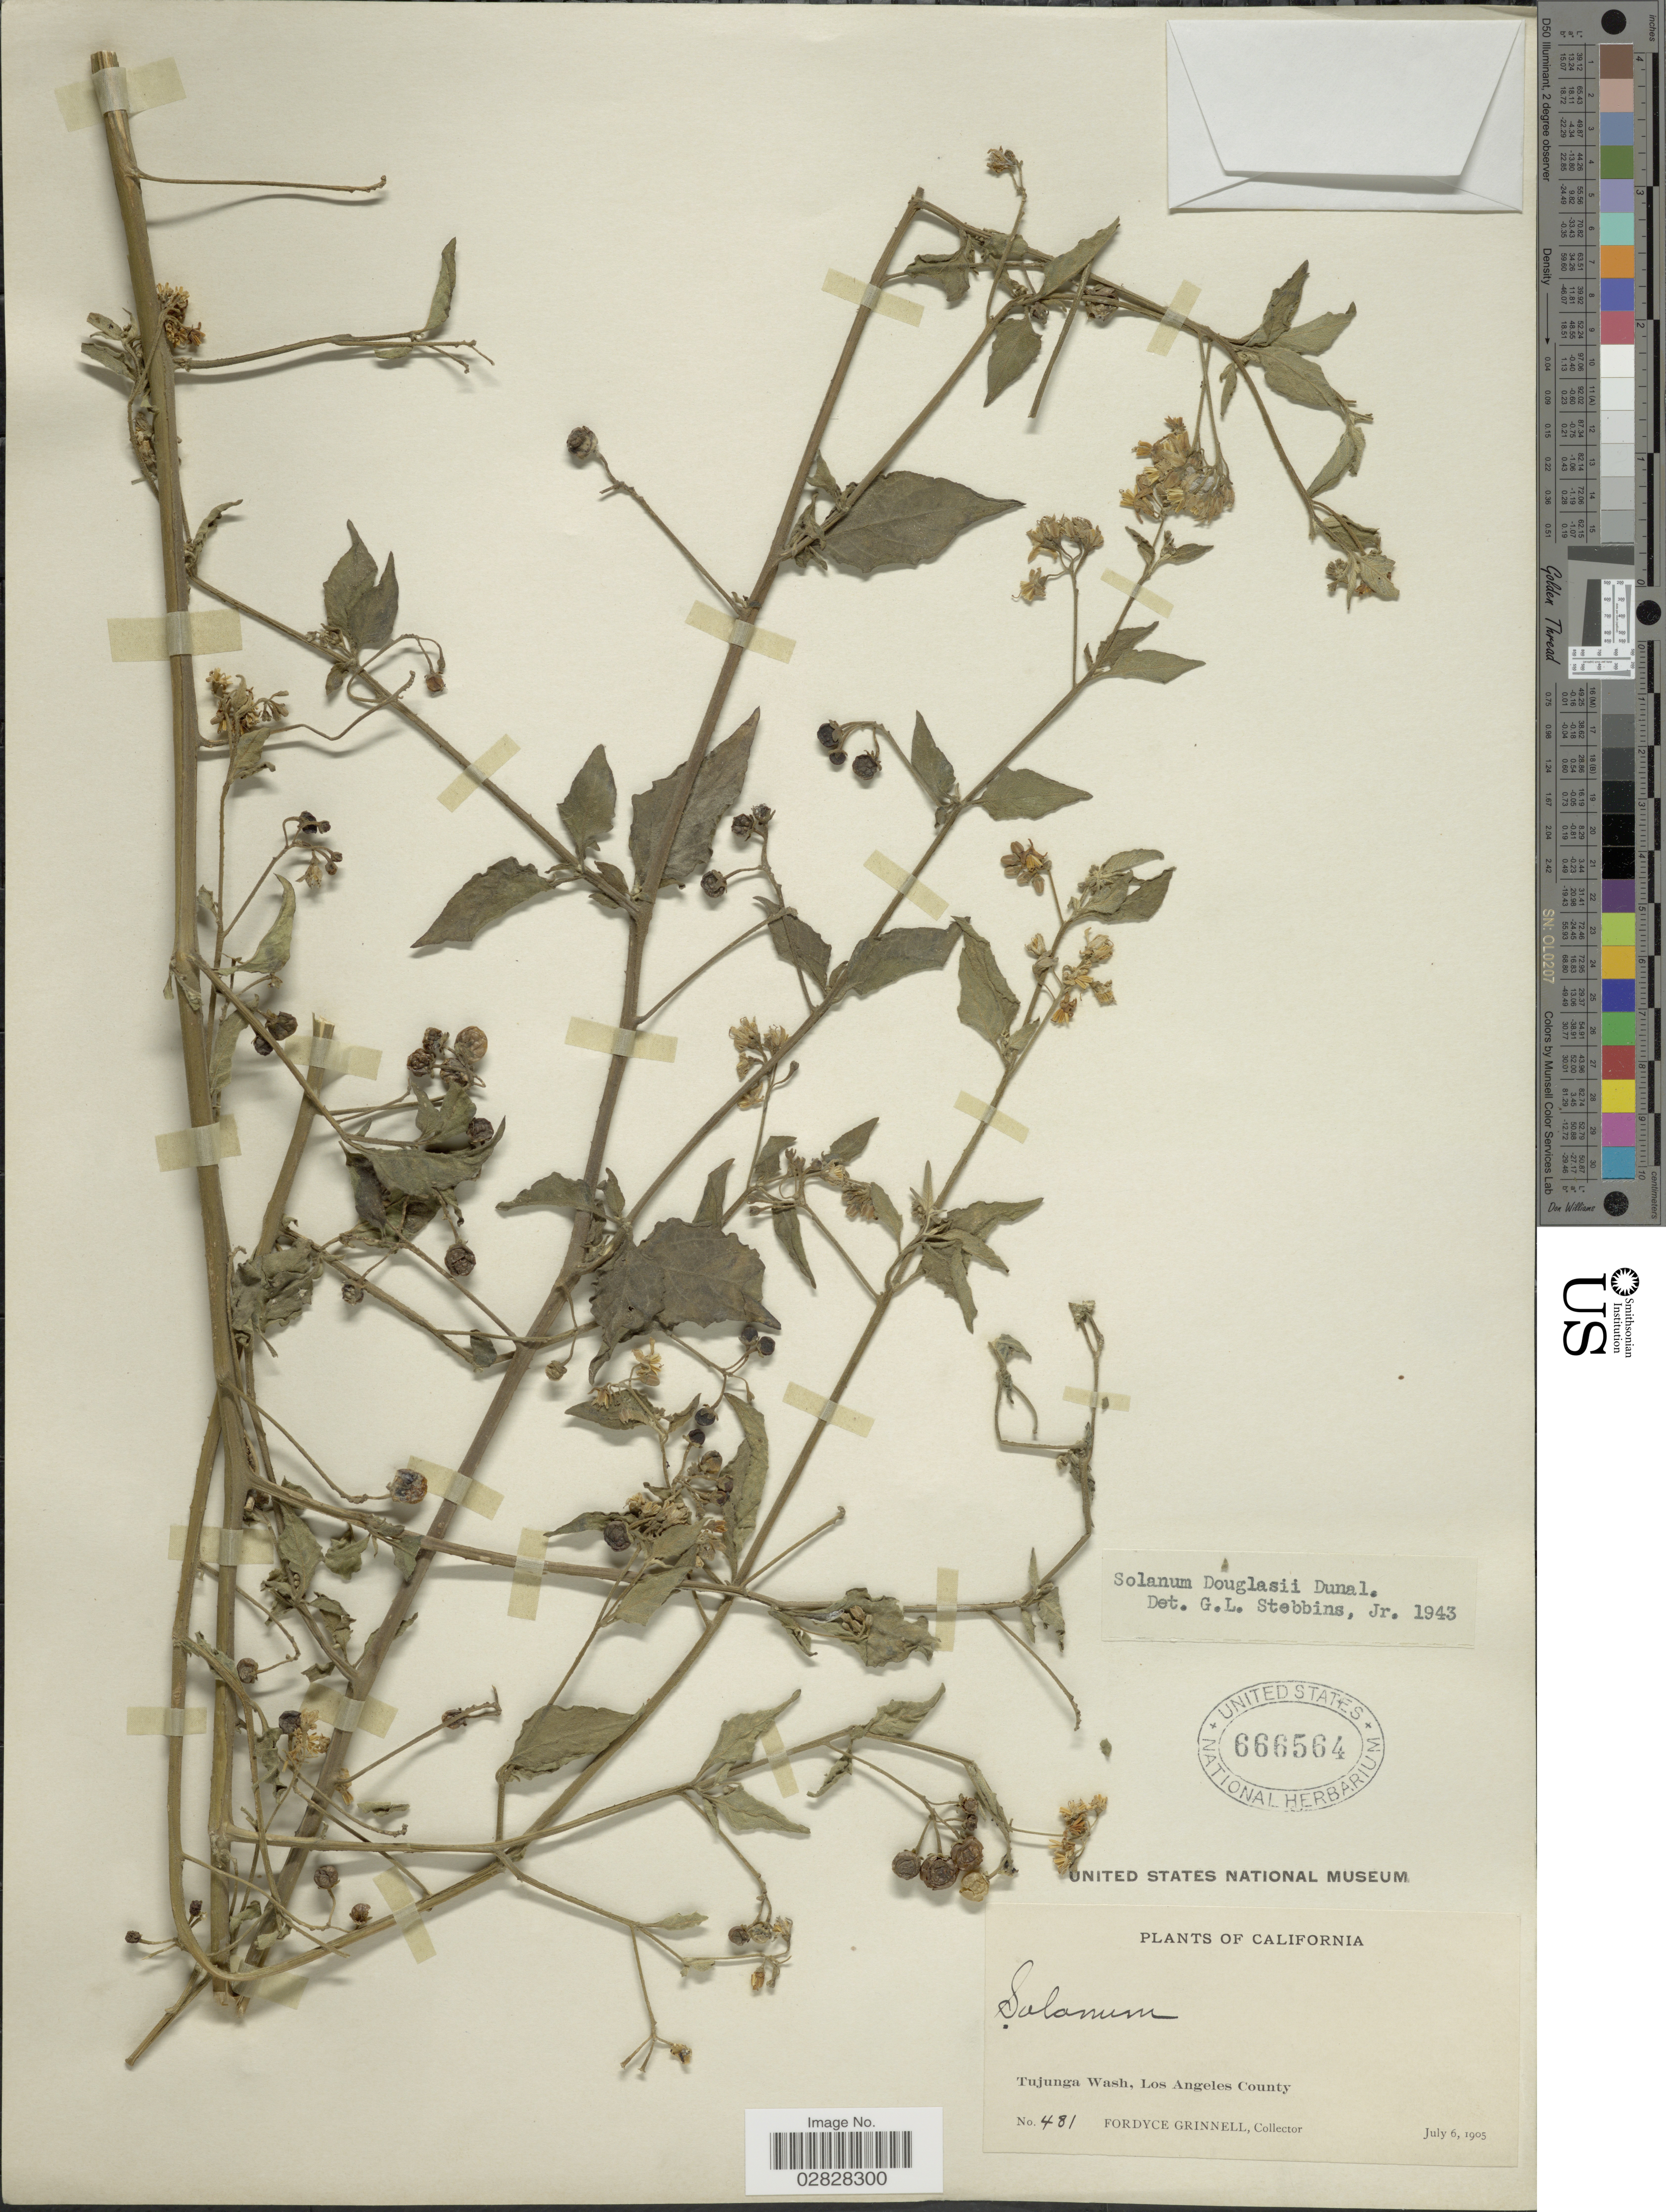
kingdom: Plantae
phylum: Tracheophyta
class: Magnoliopsida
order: Solanales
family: Solanaceae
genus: Solanum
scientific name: Solanum douglasii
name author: Dunal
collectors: F. Grinnell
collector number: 481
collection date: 1905-07-06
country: United States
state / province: California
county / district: Los Angeles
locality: Tujunga Wash, Los Angeles County.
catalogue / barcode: US 666564